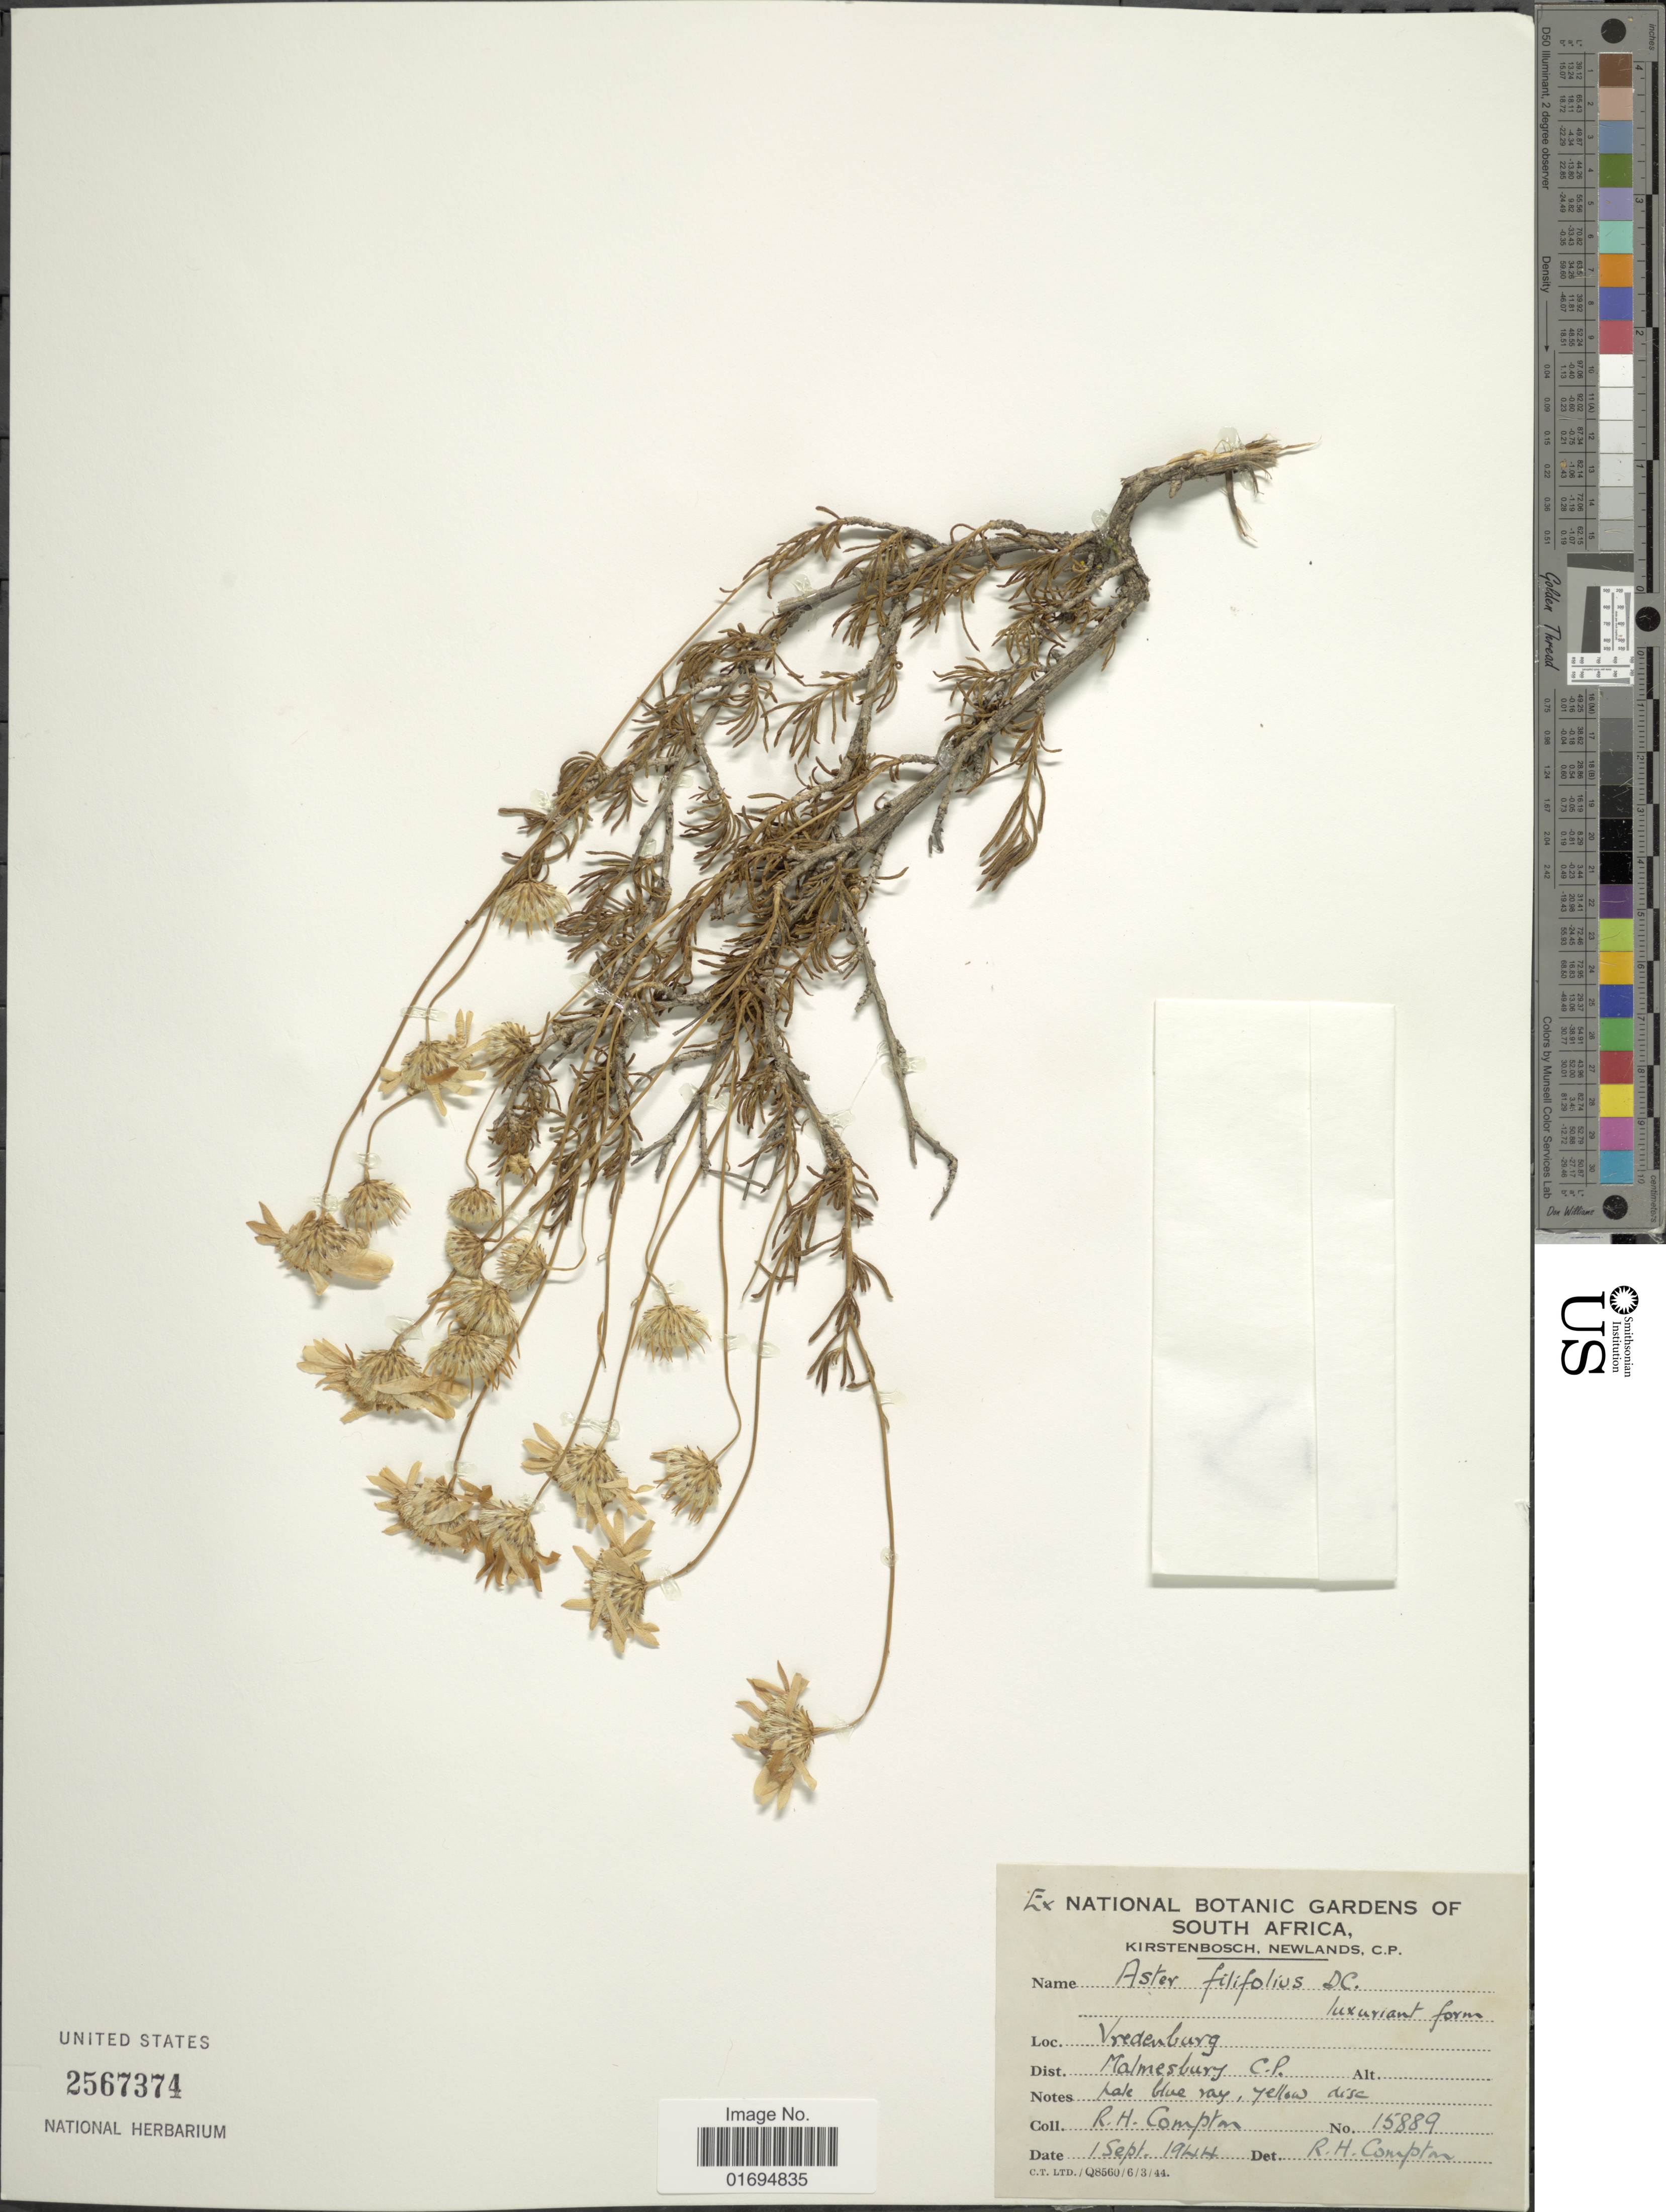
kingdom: Plantae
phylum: Tracheophyta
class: Magnoliopsida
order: Asterales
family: Asteraceae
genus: Felicia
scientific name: Felicia filifolia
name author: (Vent.) Burtt Davy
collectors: R. H. Compton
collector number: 15889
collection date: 1944-09-09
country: South Africa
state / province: Western Cape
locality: Vredenburg, Malmesburg C. P.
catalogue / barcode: US 2567974